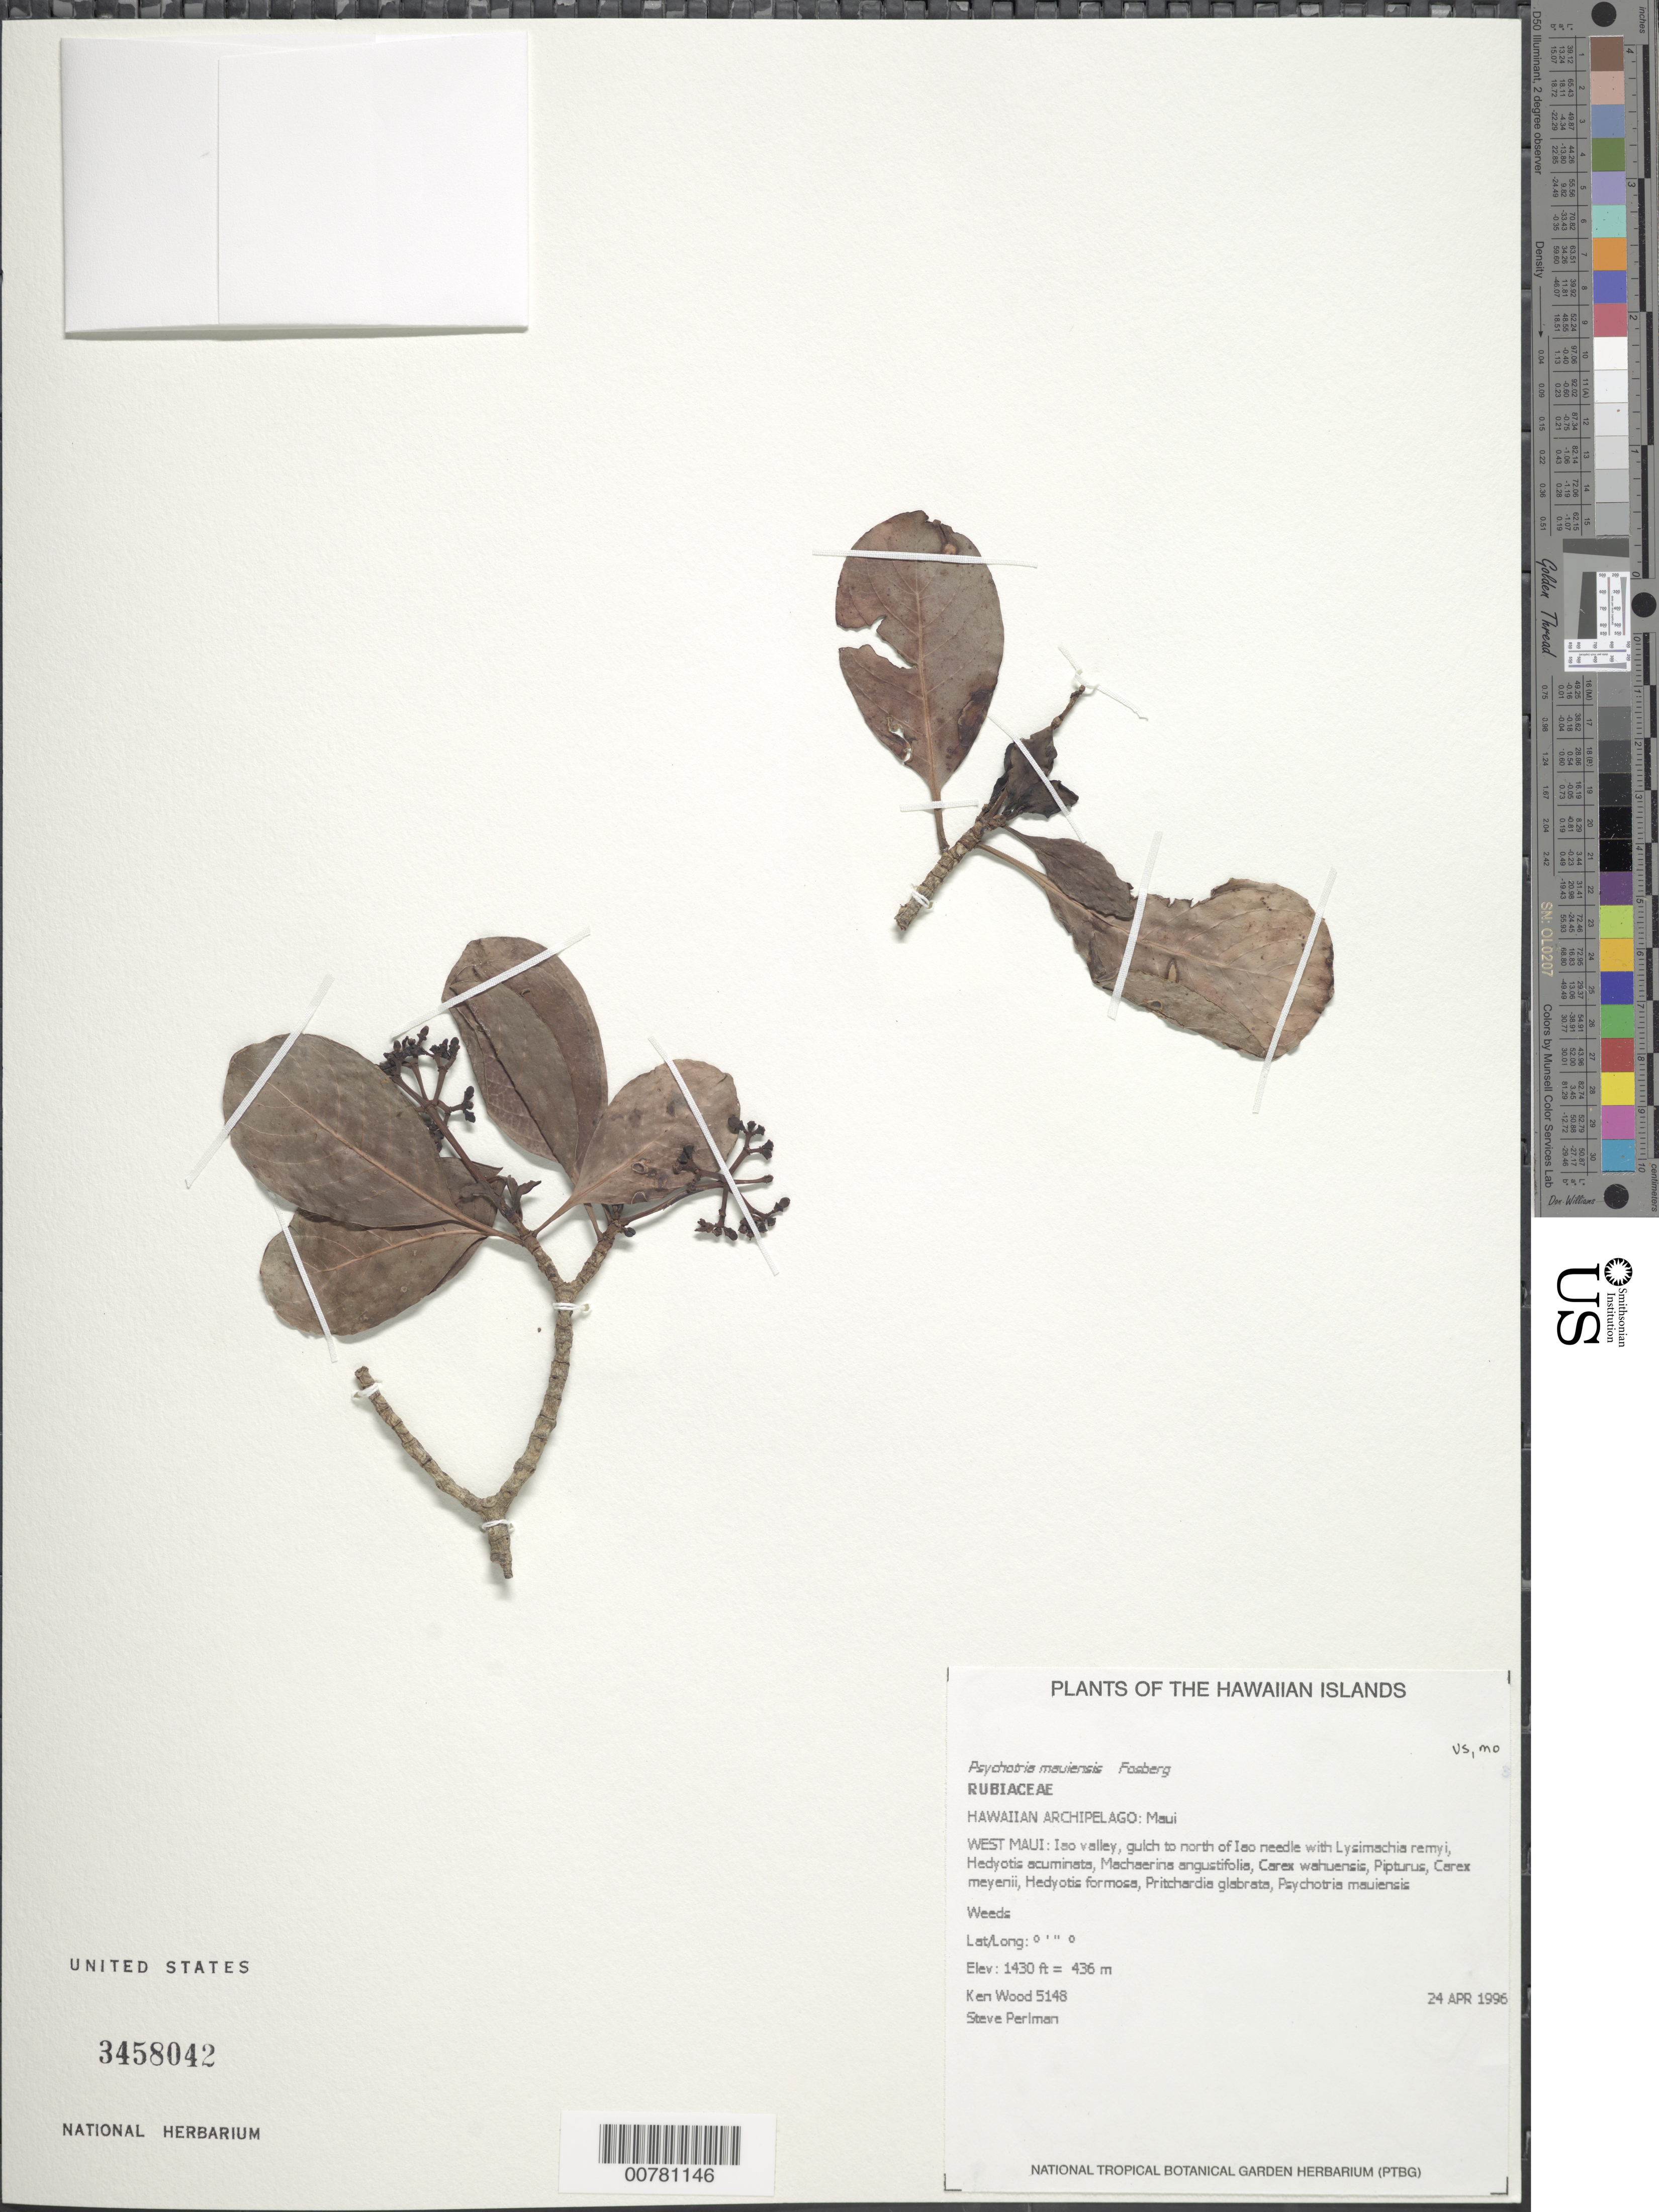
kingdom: Plantae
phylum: Tracheophyta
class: Magnoliopsida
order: Gentianales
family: Rubiaceae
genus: Psychotria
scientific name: Psychotria mauiensis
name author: Fosberg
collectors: K. R. Wood & S. P. Perlman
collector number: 5148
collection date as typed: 24 Apr 1996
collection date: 1996-04-24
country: United States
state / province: Hawaii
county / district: Maui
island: Maui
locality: West Maui, Iao valley gulch to north of Iao needle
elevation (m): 436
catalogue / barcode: US 3458042